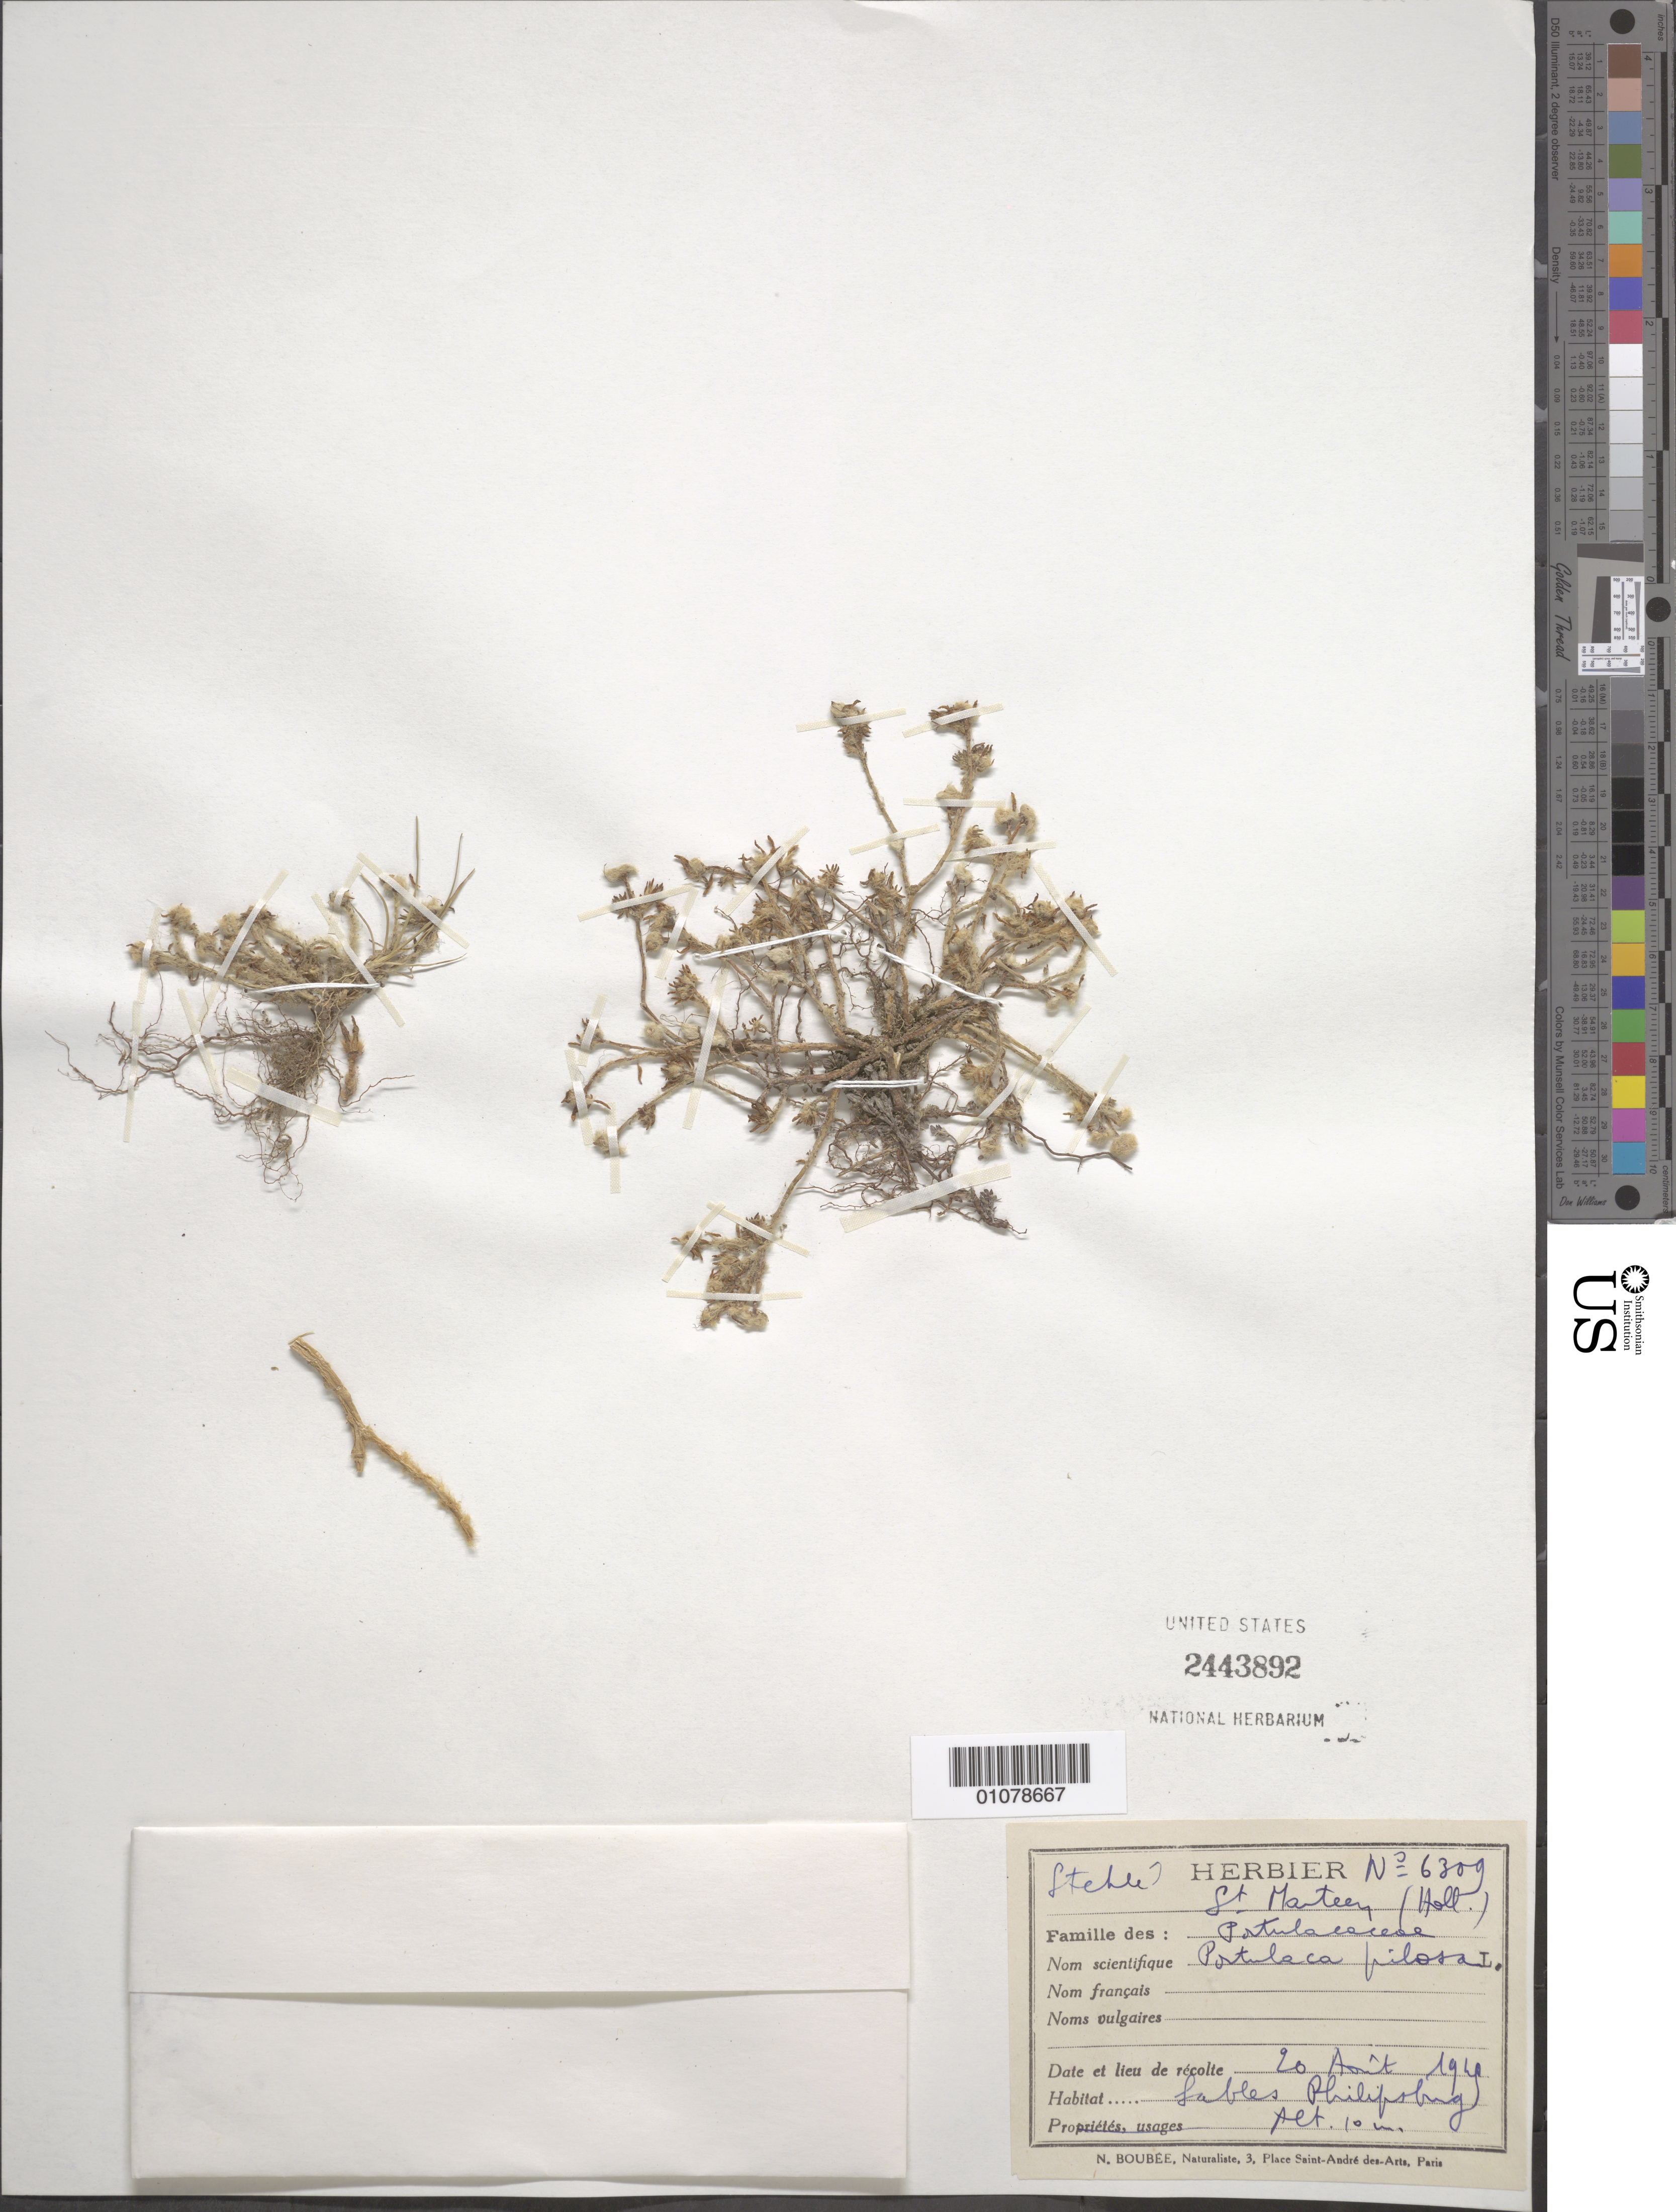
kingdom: Plantae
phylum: Tracheophyta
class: Magnoliopsida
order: Caryophyllales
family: Portulacaceae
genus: Portulaca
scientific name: Portulaca pilosa f. pilosa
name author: L.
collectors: H. Stehlé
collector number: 6309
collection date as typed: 20 Aug 1940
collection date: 1940-08-20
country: Sint Maartin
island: Sint Maarten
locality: St. Marteen. Sables Philipsburg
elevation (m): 10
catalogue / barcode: US 2443892